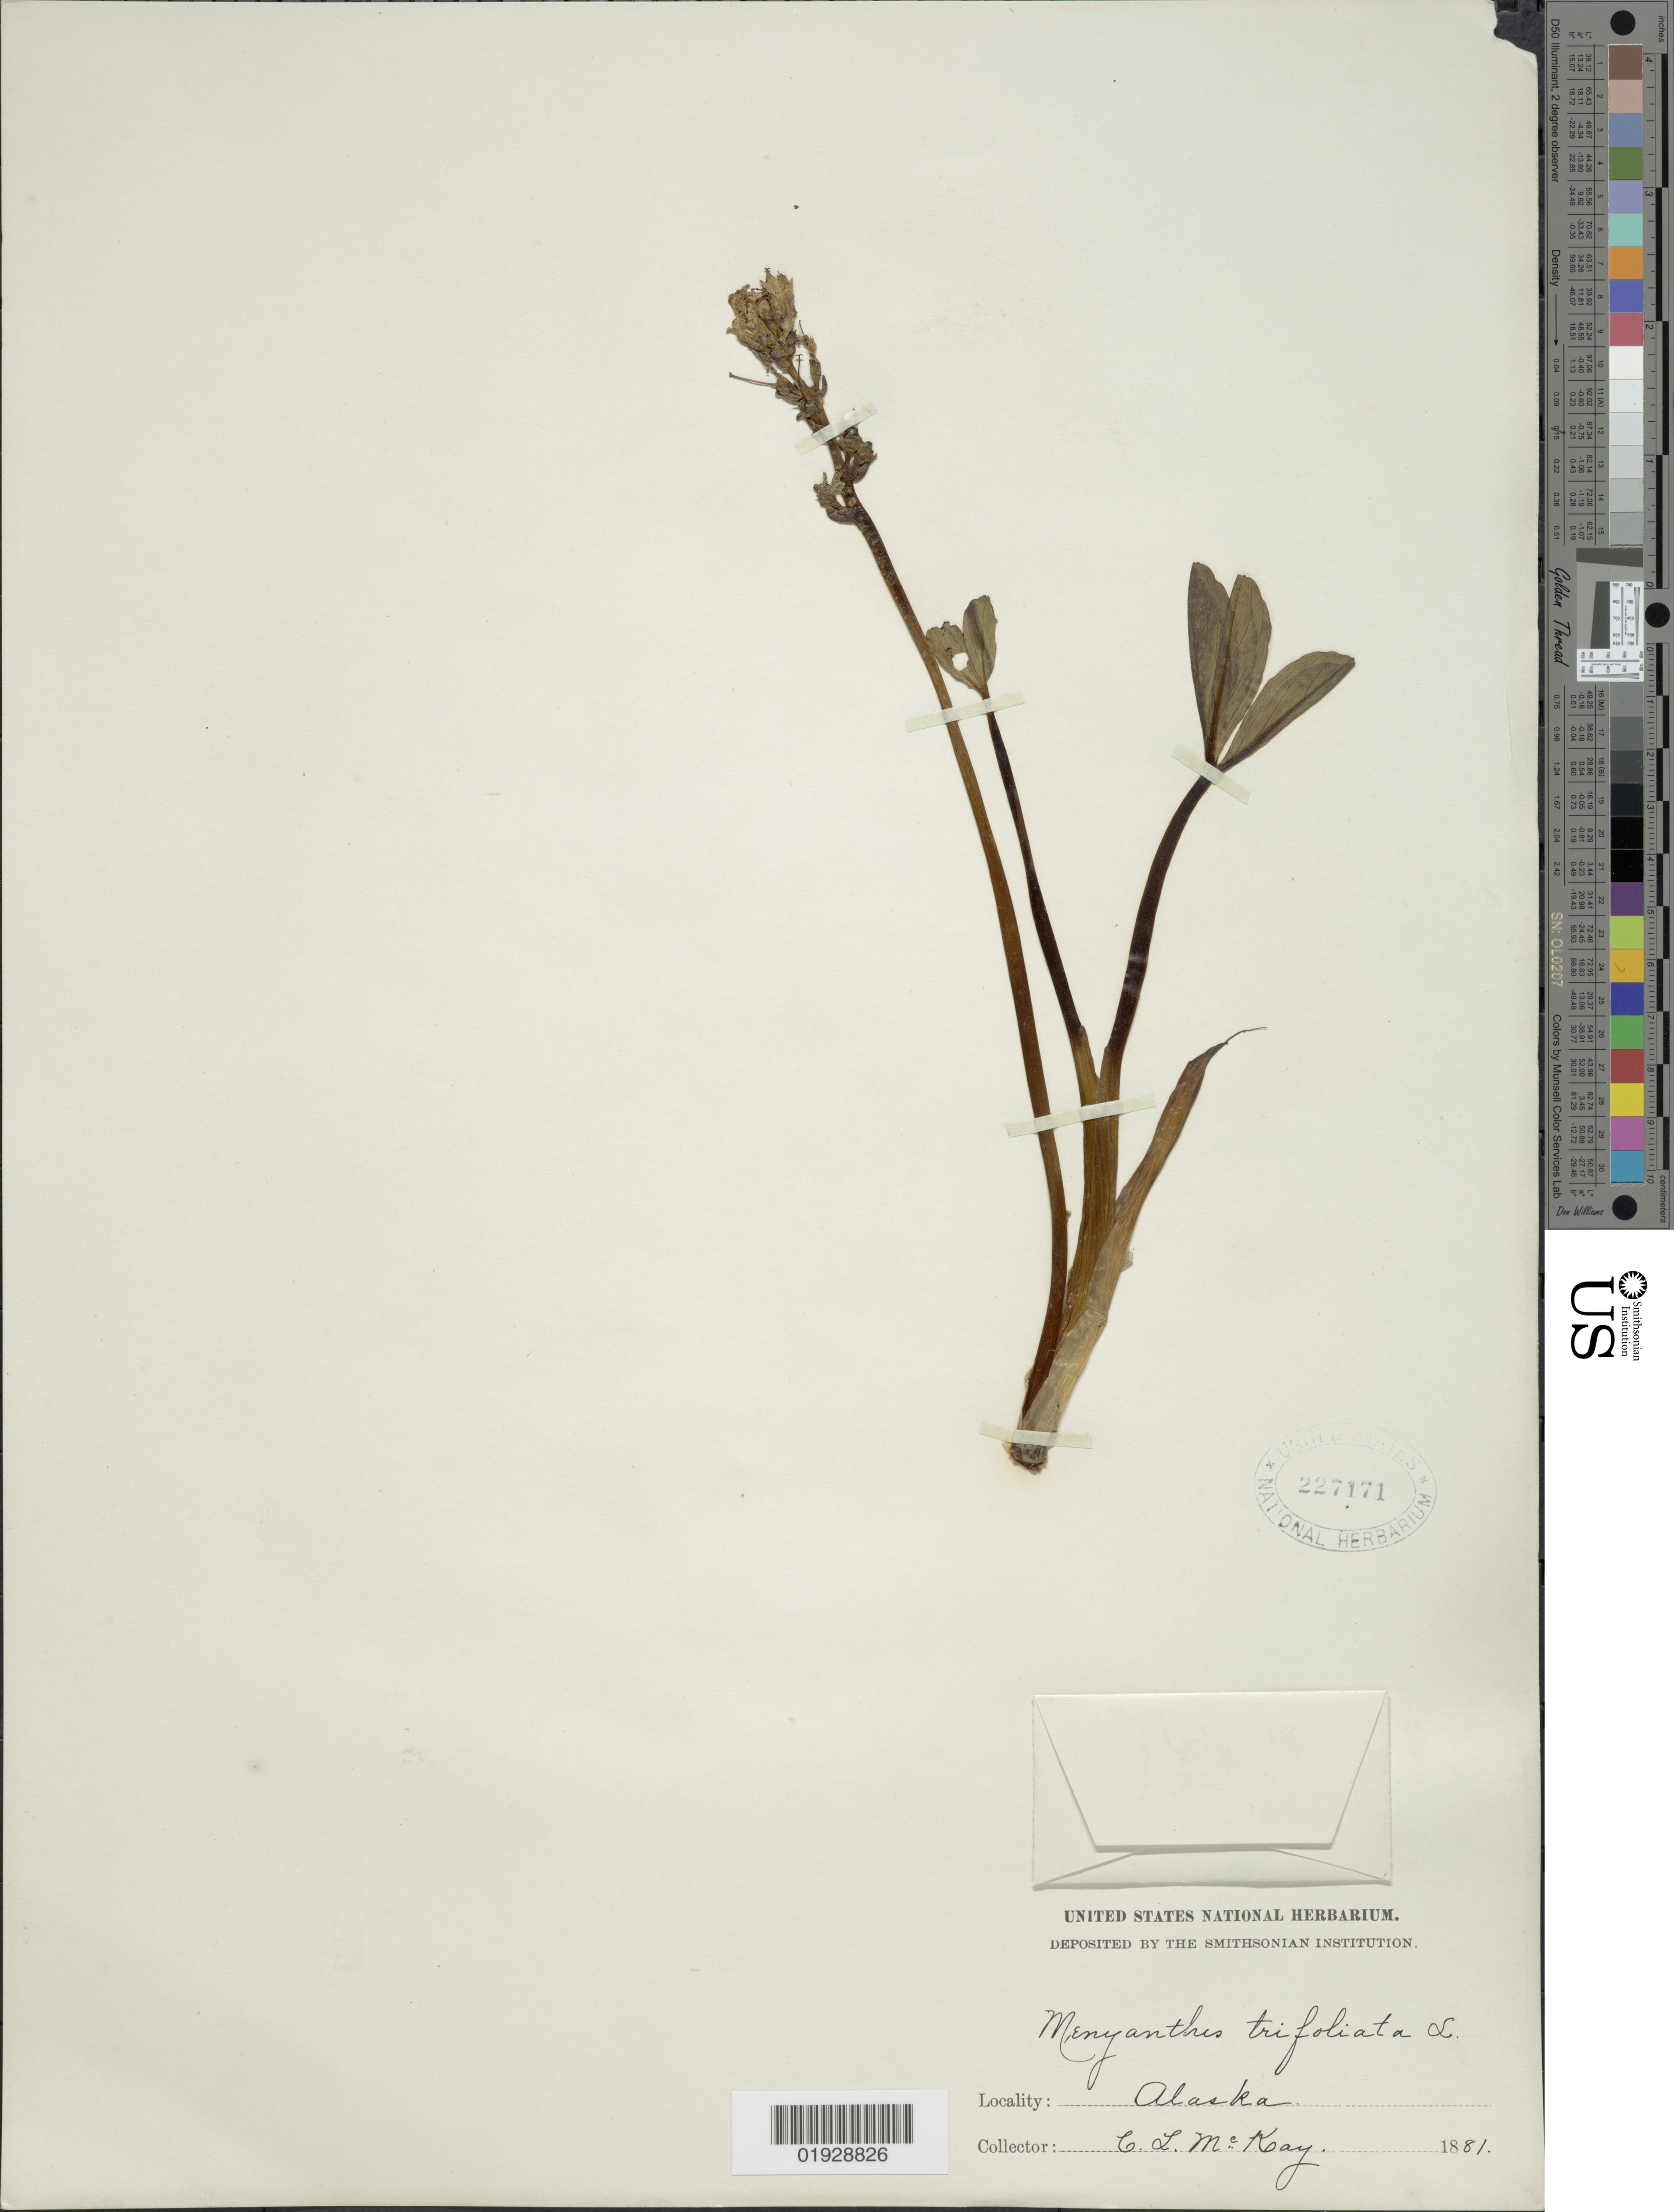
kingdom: Plantae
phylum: Tracheophyta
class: Magnoliopsida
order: Asterales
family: Menyanthaceae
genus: Menyanthes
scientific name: Menyanthes trifoliata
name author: L.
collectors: C. McKay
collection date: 1881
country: United States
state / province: Alaska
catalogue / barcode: US 227171